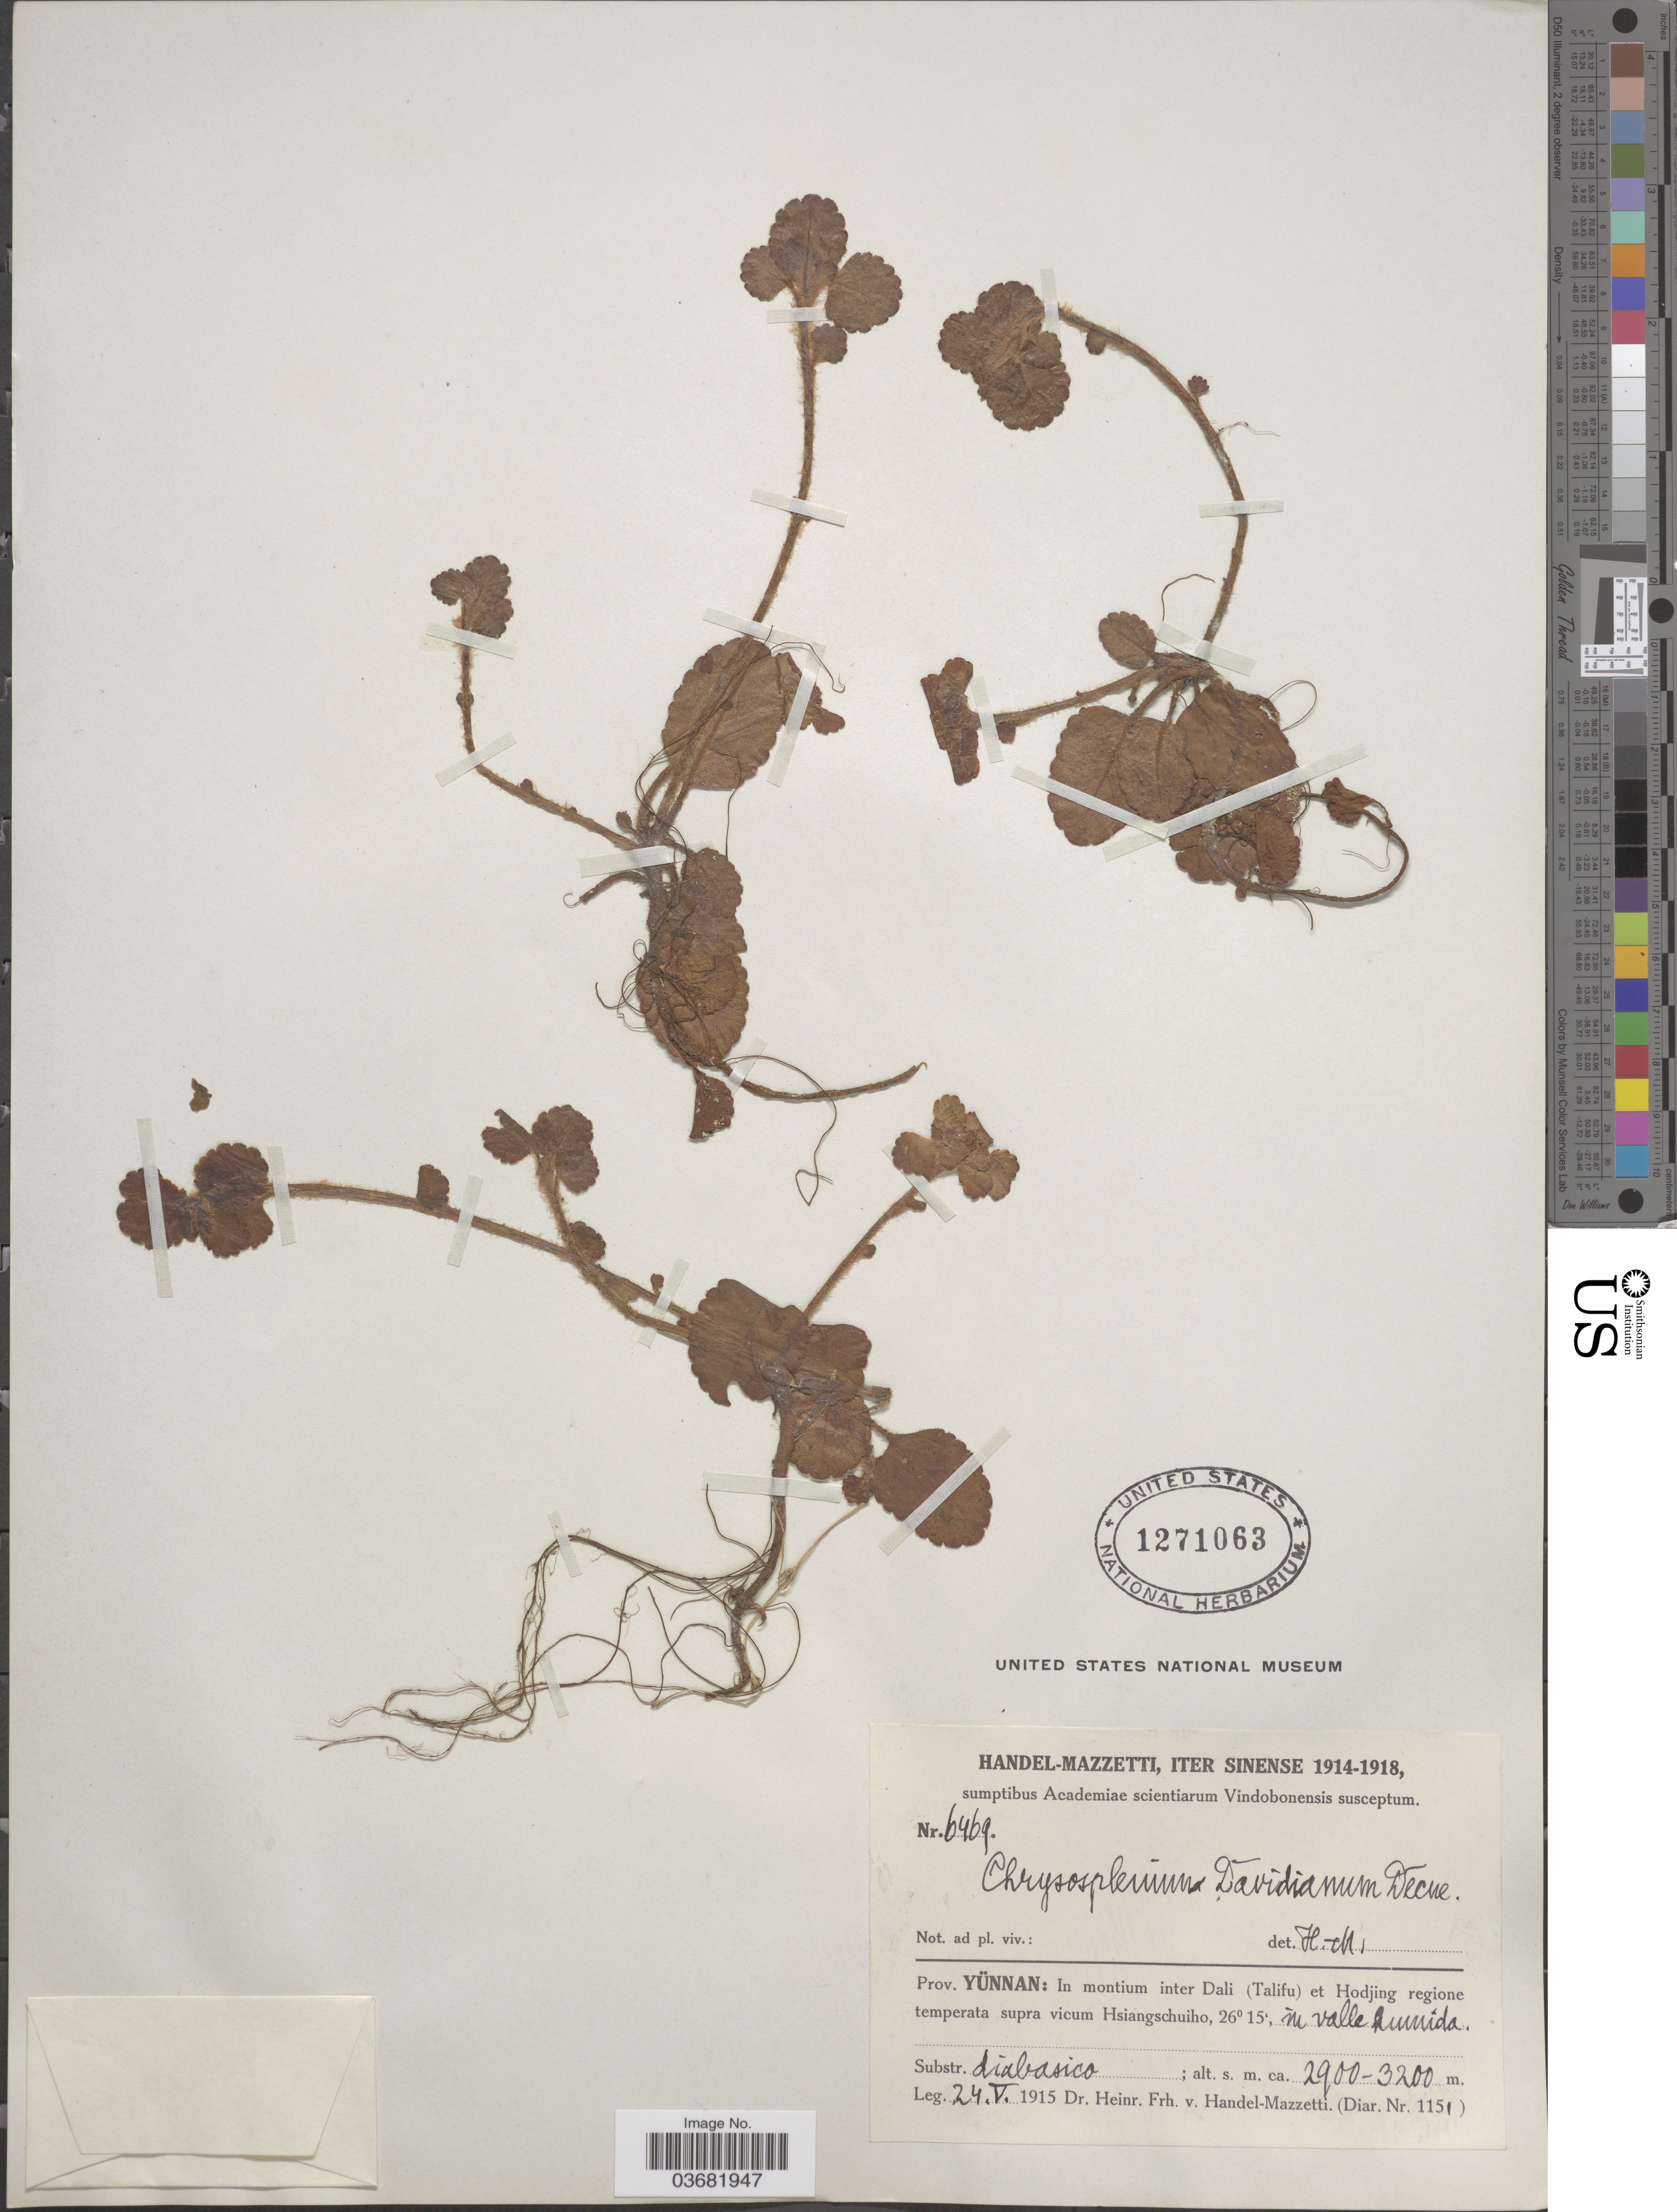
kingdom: Plantae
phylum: Tracheophyta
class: Magnoliopsida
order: Saxifragales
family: Saxifragaceae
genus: Chrysosplenium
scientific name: Chrysosplenium davidianum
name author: Decne. ex Maxim.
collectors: H. Handel-Mazzetti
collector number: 6469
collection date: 1915-05-24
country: China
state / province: Yunnan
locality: Iter Sinense 1914-1918. In montium inter Dali (Talifu) et Hodjing regione temperata supra vicum Hsiangschuiho.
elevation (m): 2900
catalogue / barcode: US 1271063